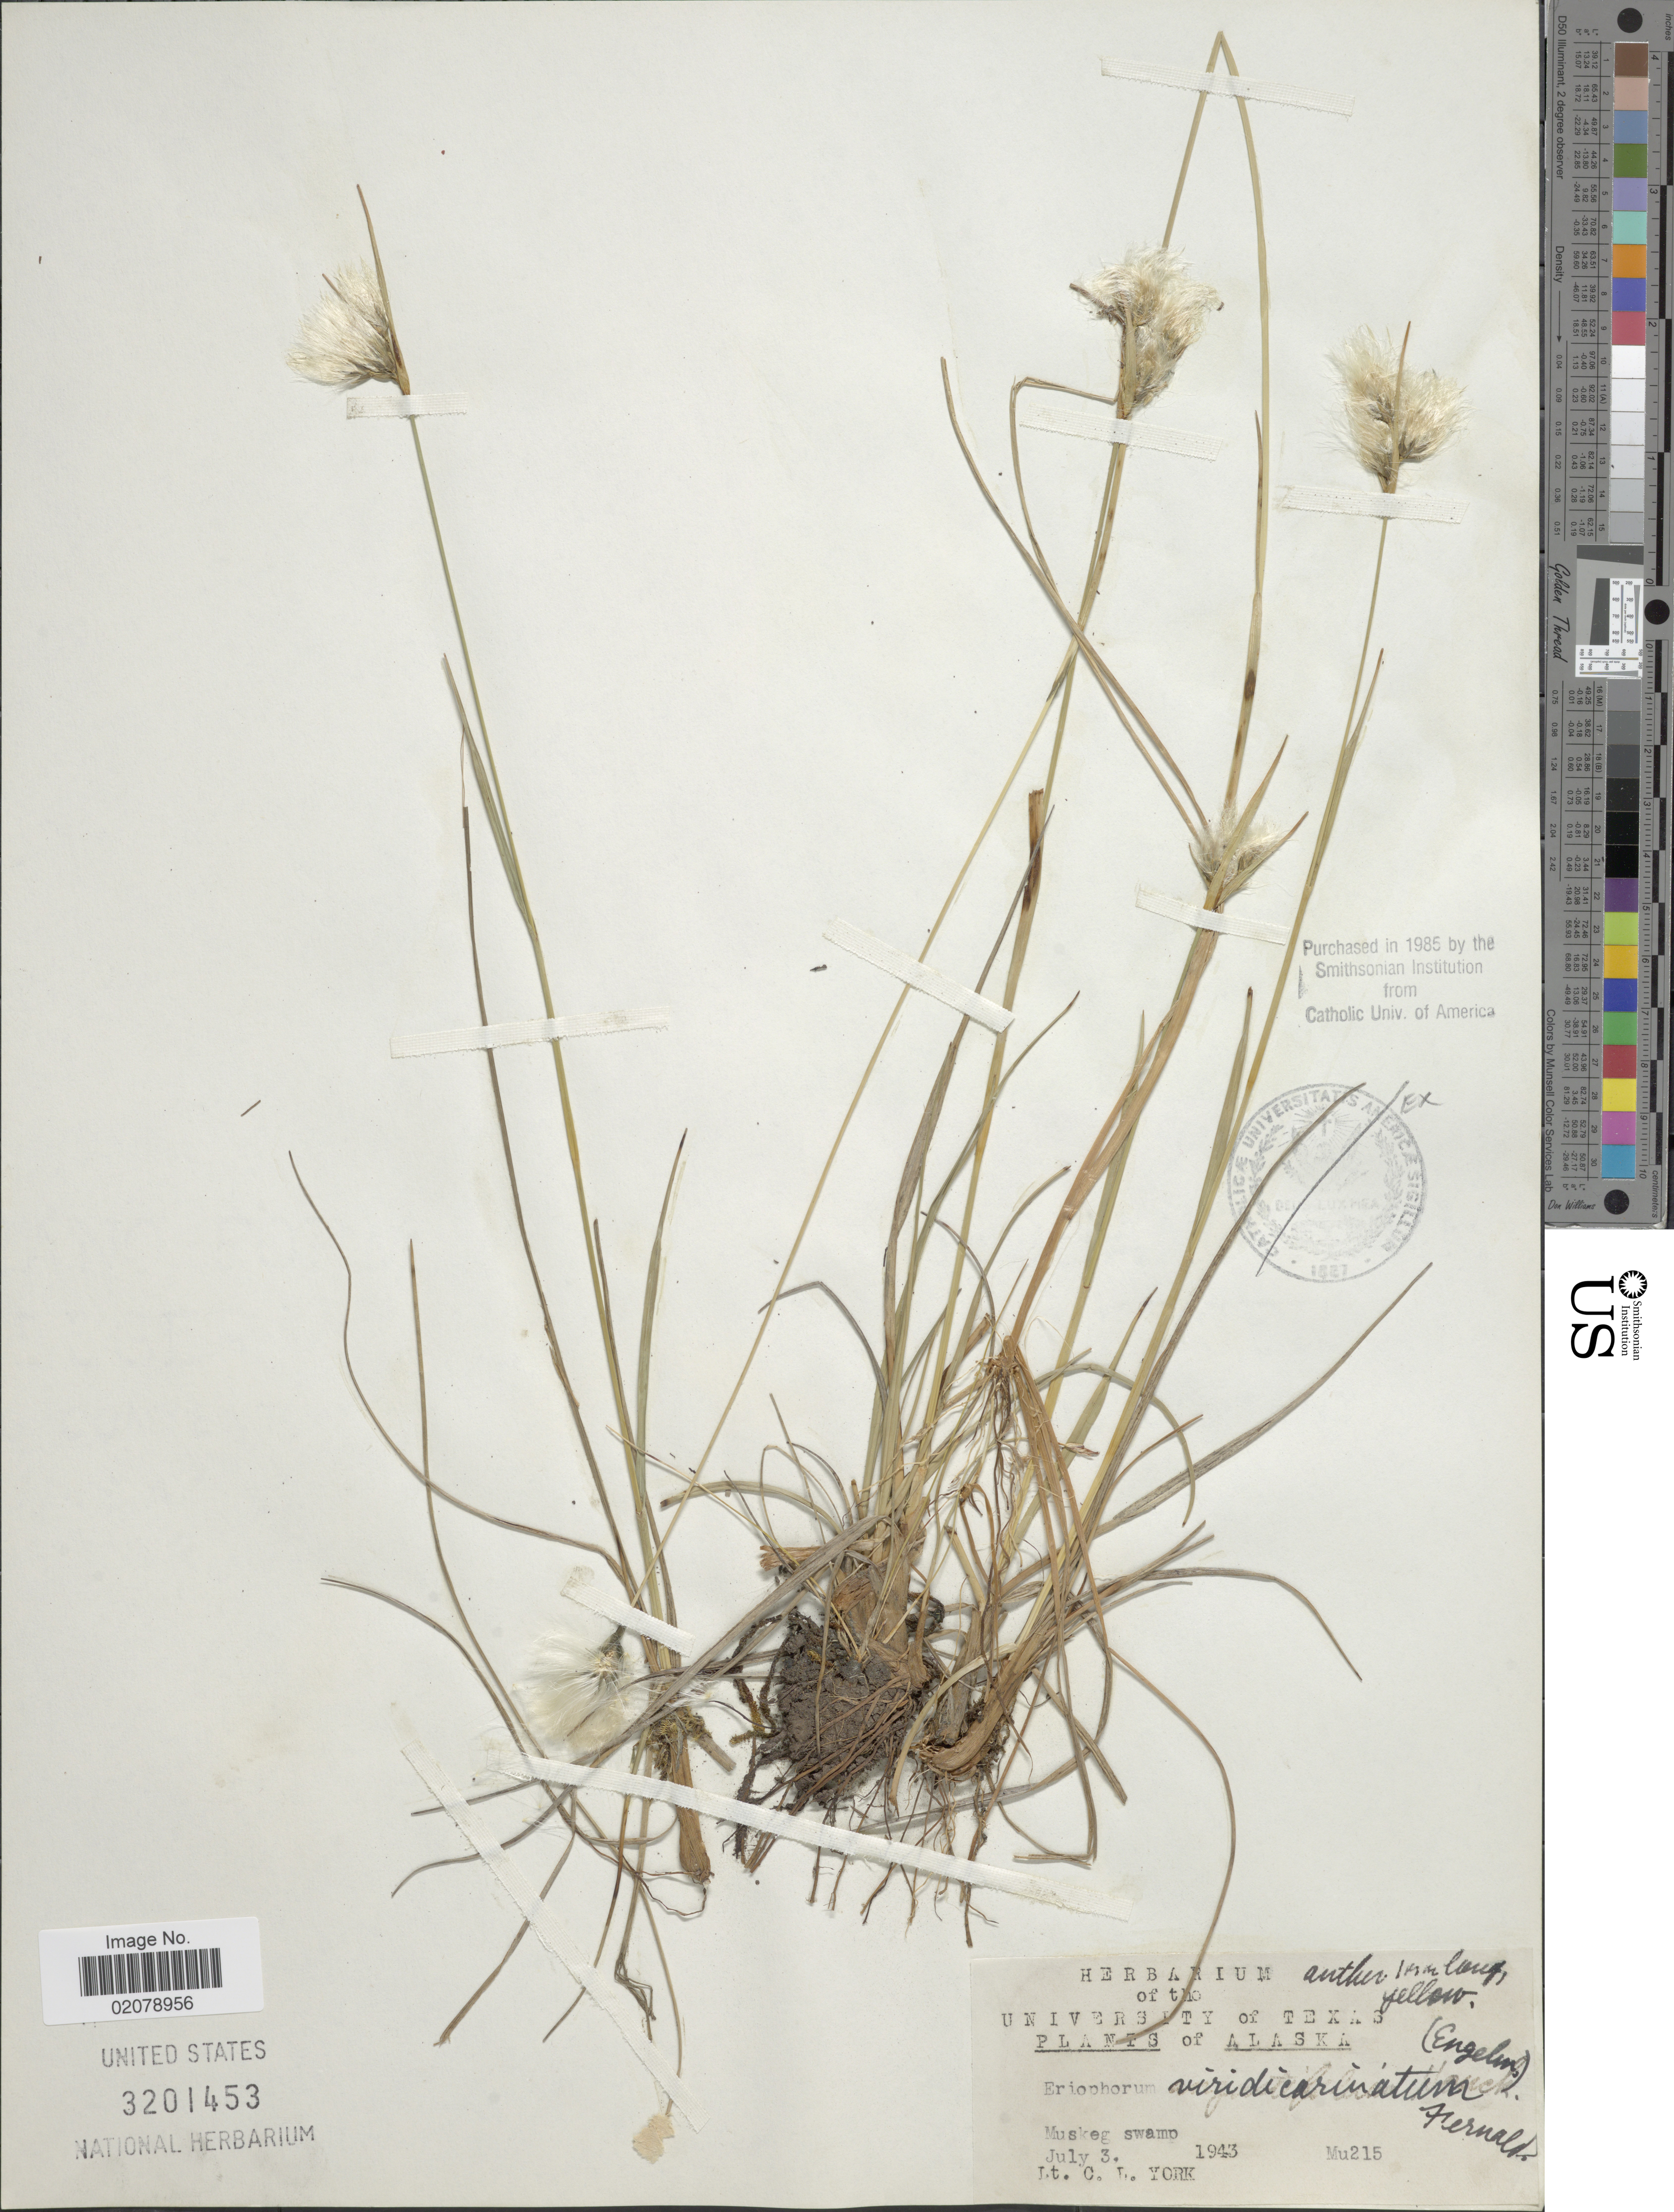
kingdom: Plantae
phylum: Tracheophyta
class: Liliopsida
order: Poales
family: Cyperaceae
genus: Eriophorum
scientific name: Eriophorum viridicarinatum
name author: (Englem.) Fernald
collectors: C. L. York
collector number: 215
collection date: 1943-07-03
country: United States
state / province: Alaska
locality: Muskeg swamp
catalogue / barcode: US 3201453